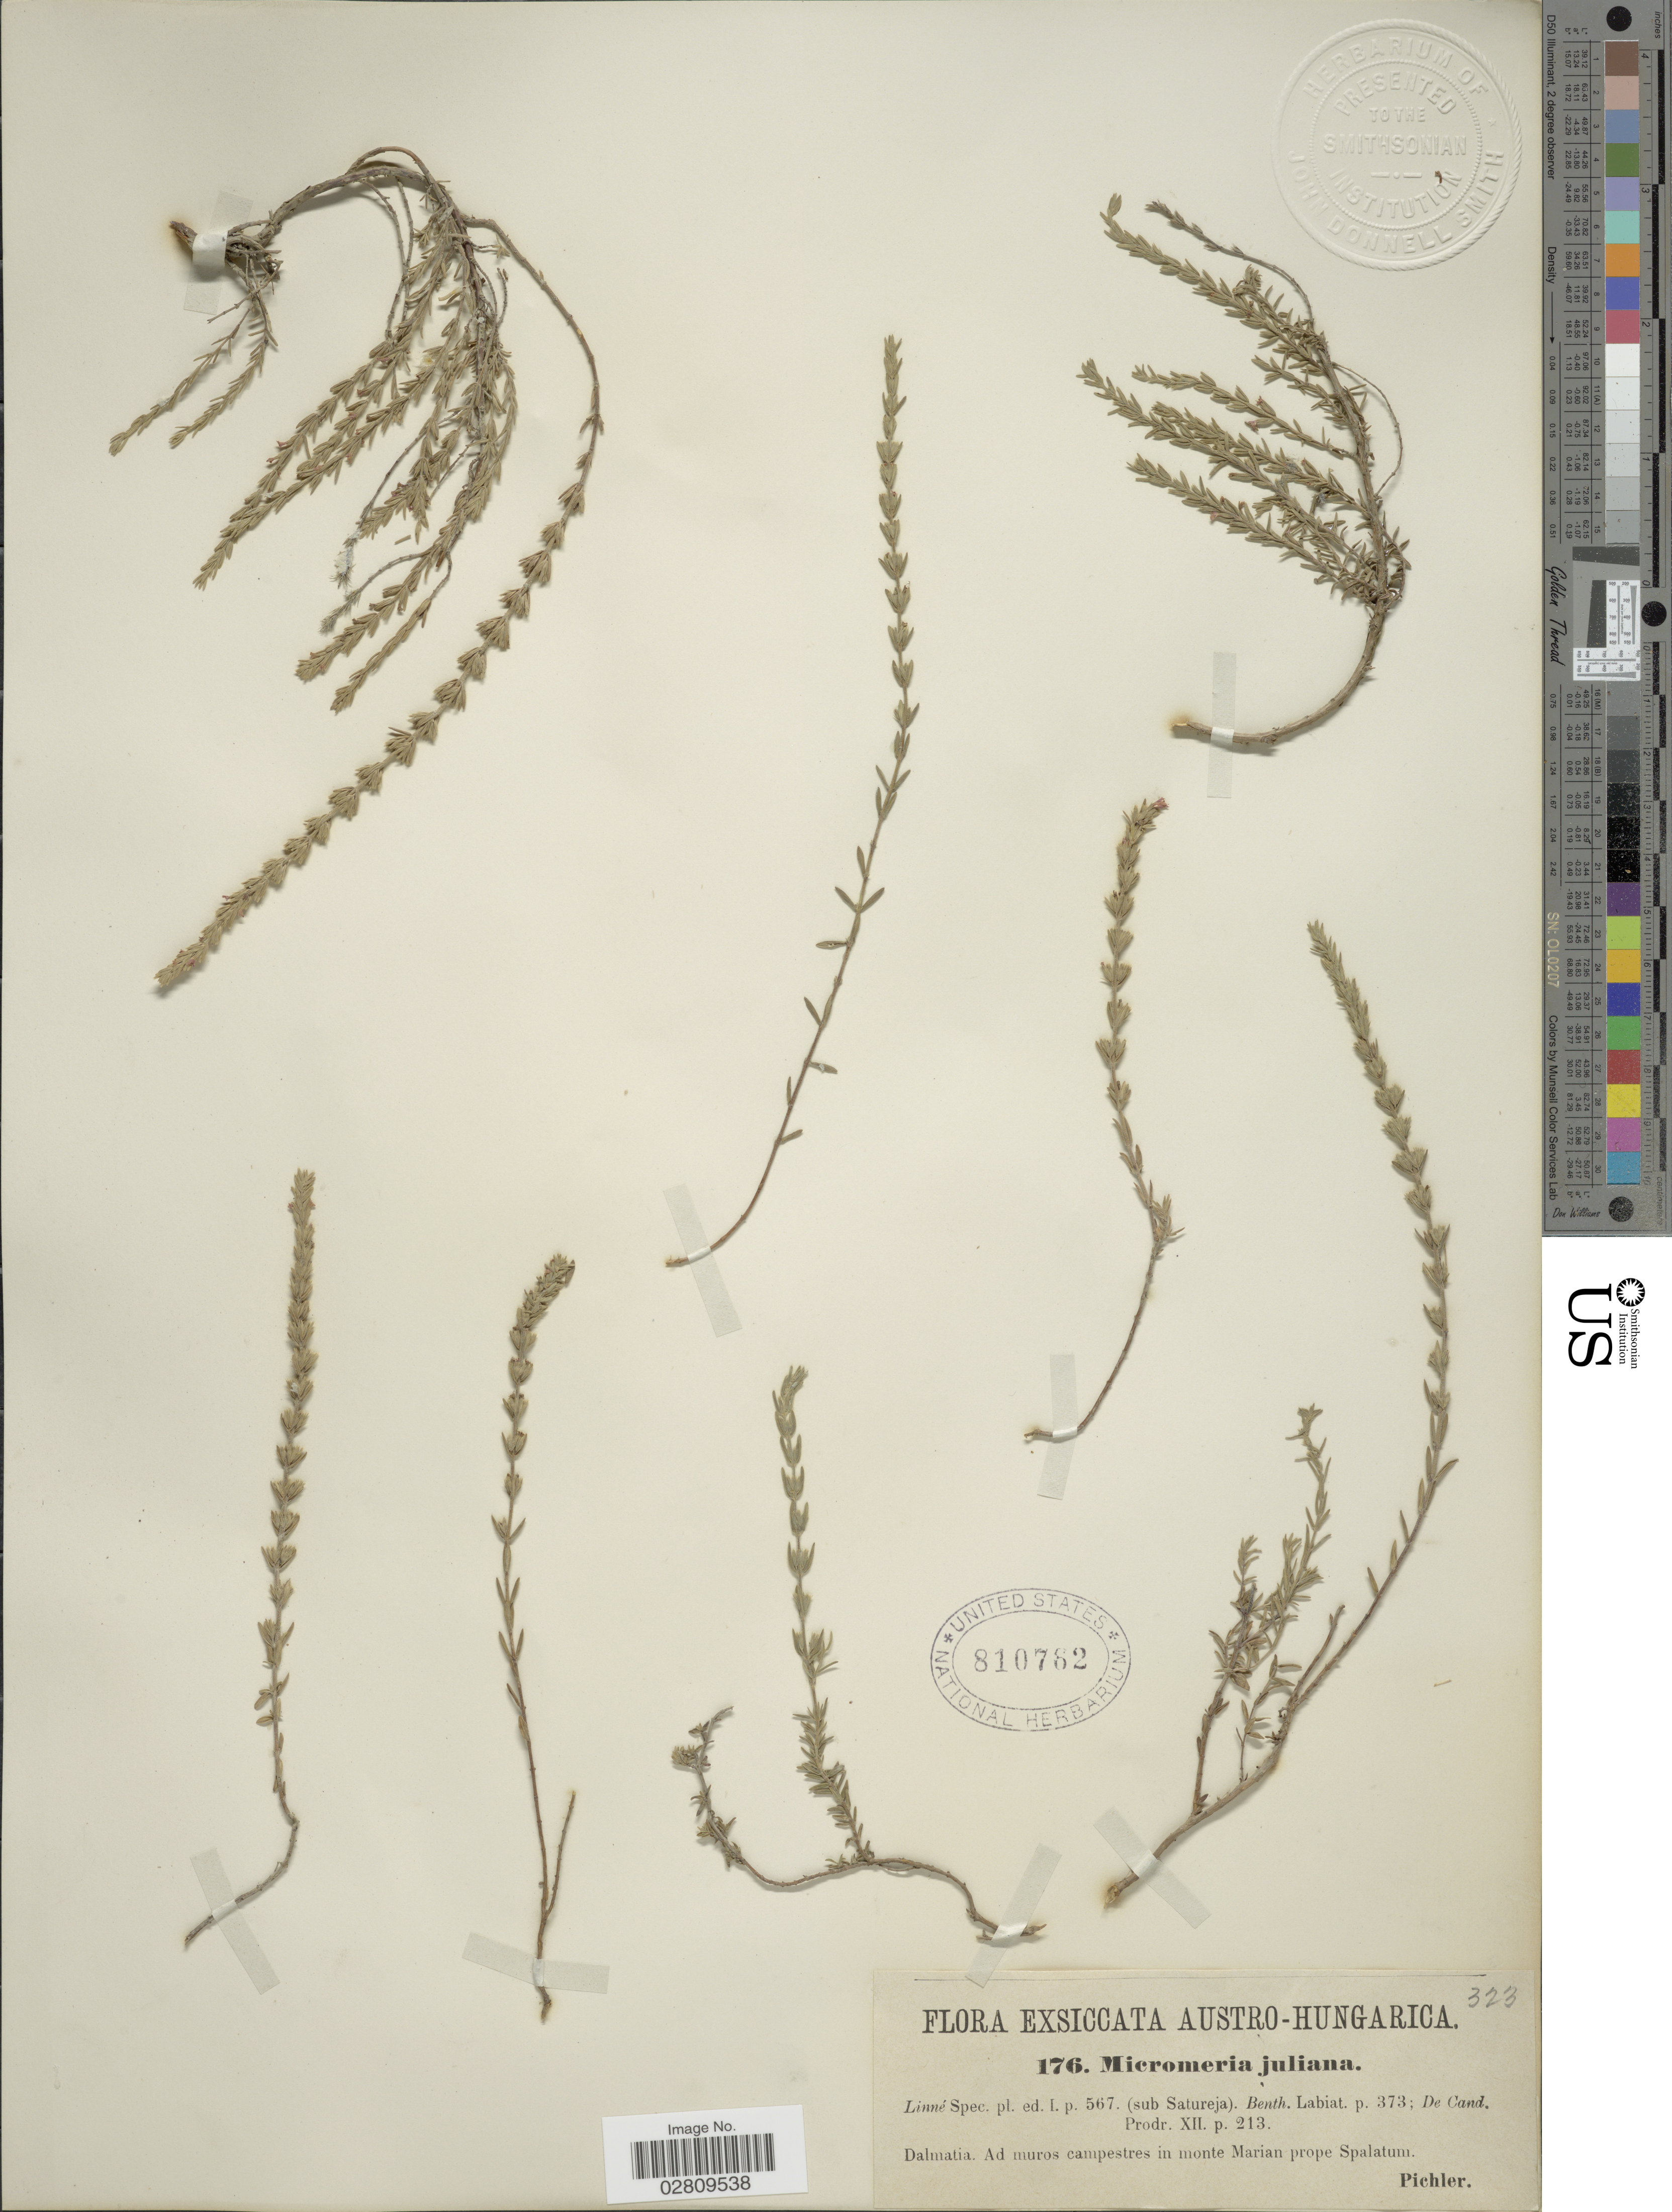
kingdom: Plantae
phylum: Tracheophyta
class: Magnoliopsida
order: Lamiales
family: Lamiaceae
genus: Micromeria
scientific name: Micromeria juliana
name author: (L.) Benth. ex Rchb.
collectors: Pichler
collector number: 176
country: Croatia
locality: Austro-Hungarica. Dalmatia. Ad muros campestres in monte Marian prope Spalatum.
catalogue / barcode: US 810762